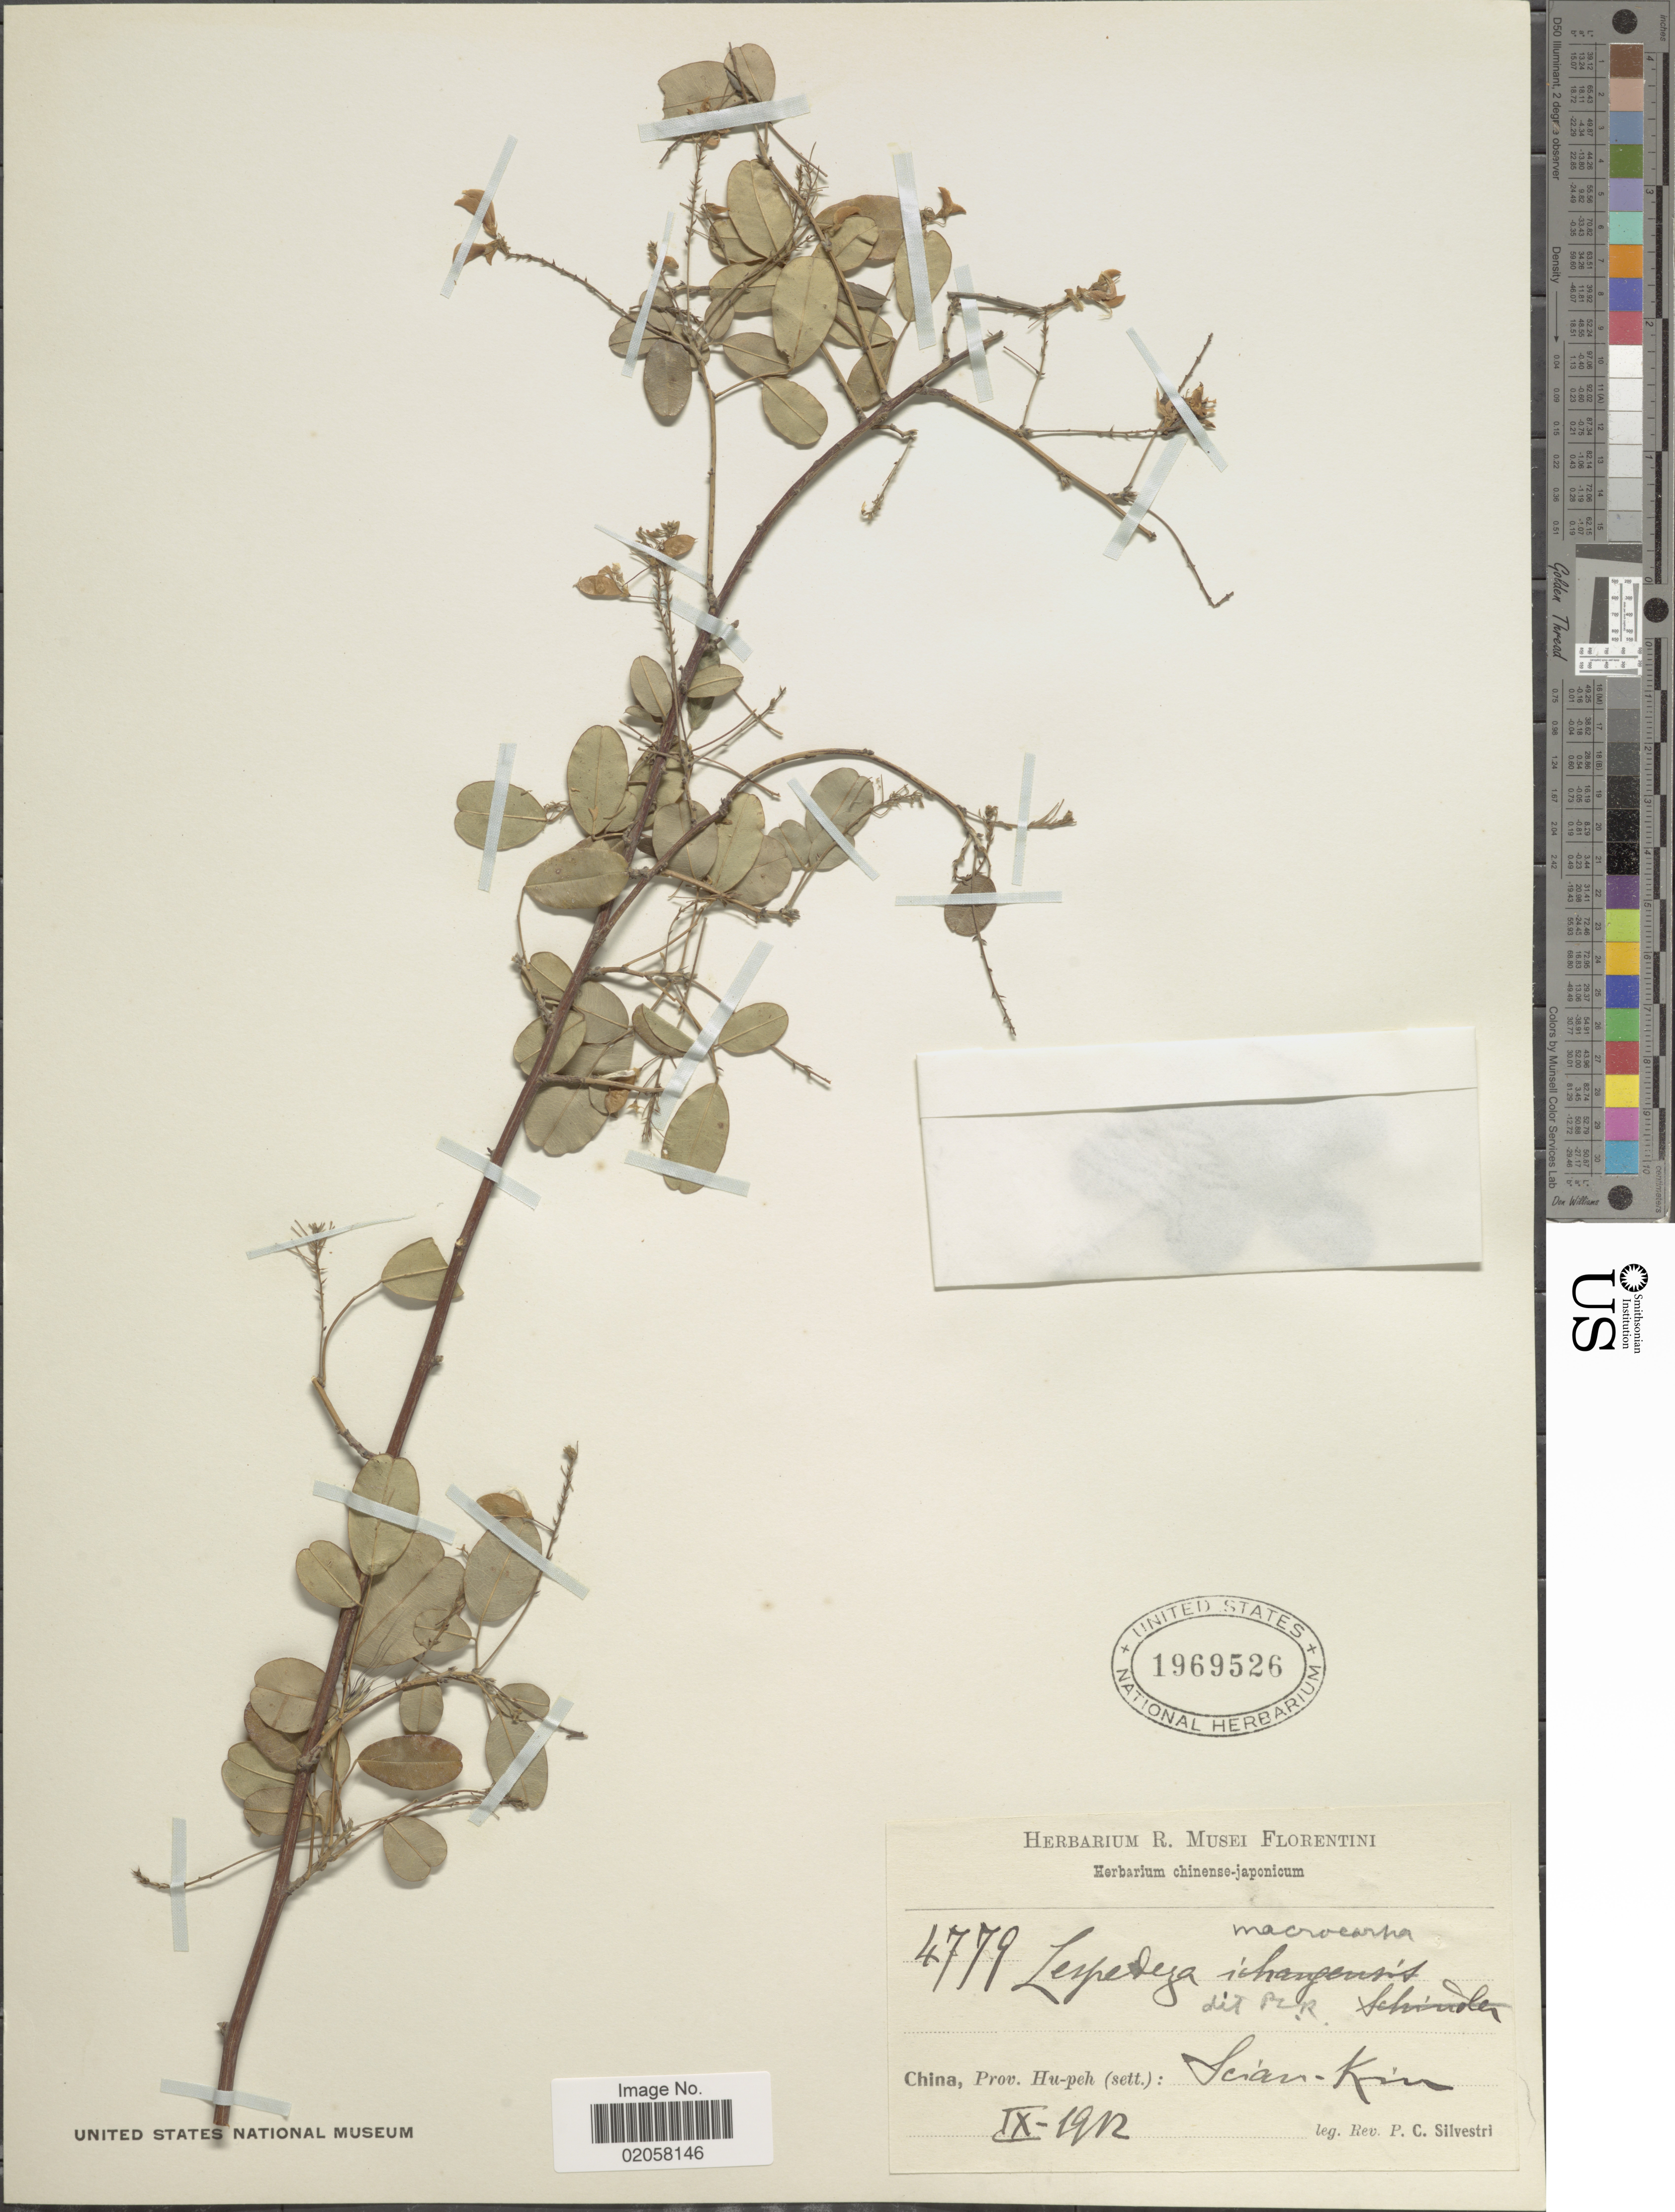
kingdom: Plantae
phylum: Tracheophyta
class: Magnoliopsida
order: Fabales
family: Fabaceae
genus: Campylotropis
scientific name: Campylotropis macrocarpa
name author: H. Ohashi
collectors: P. Silvestri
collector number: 4779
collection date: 1912-09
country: China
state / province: Hubei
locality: Prov. Hu-peh (sett.): Scian-Kin [interpreted]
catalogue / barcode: US 1969526